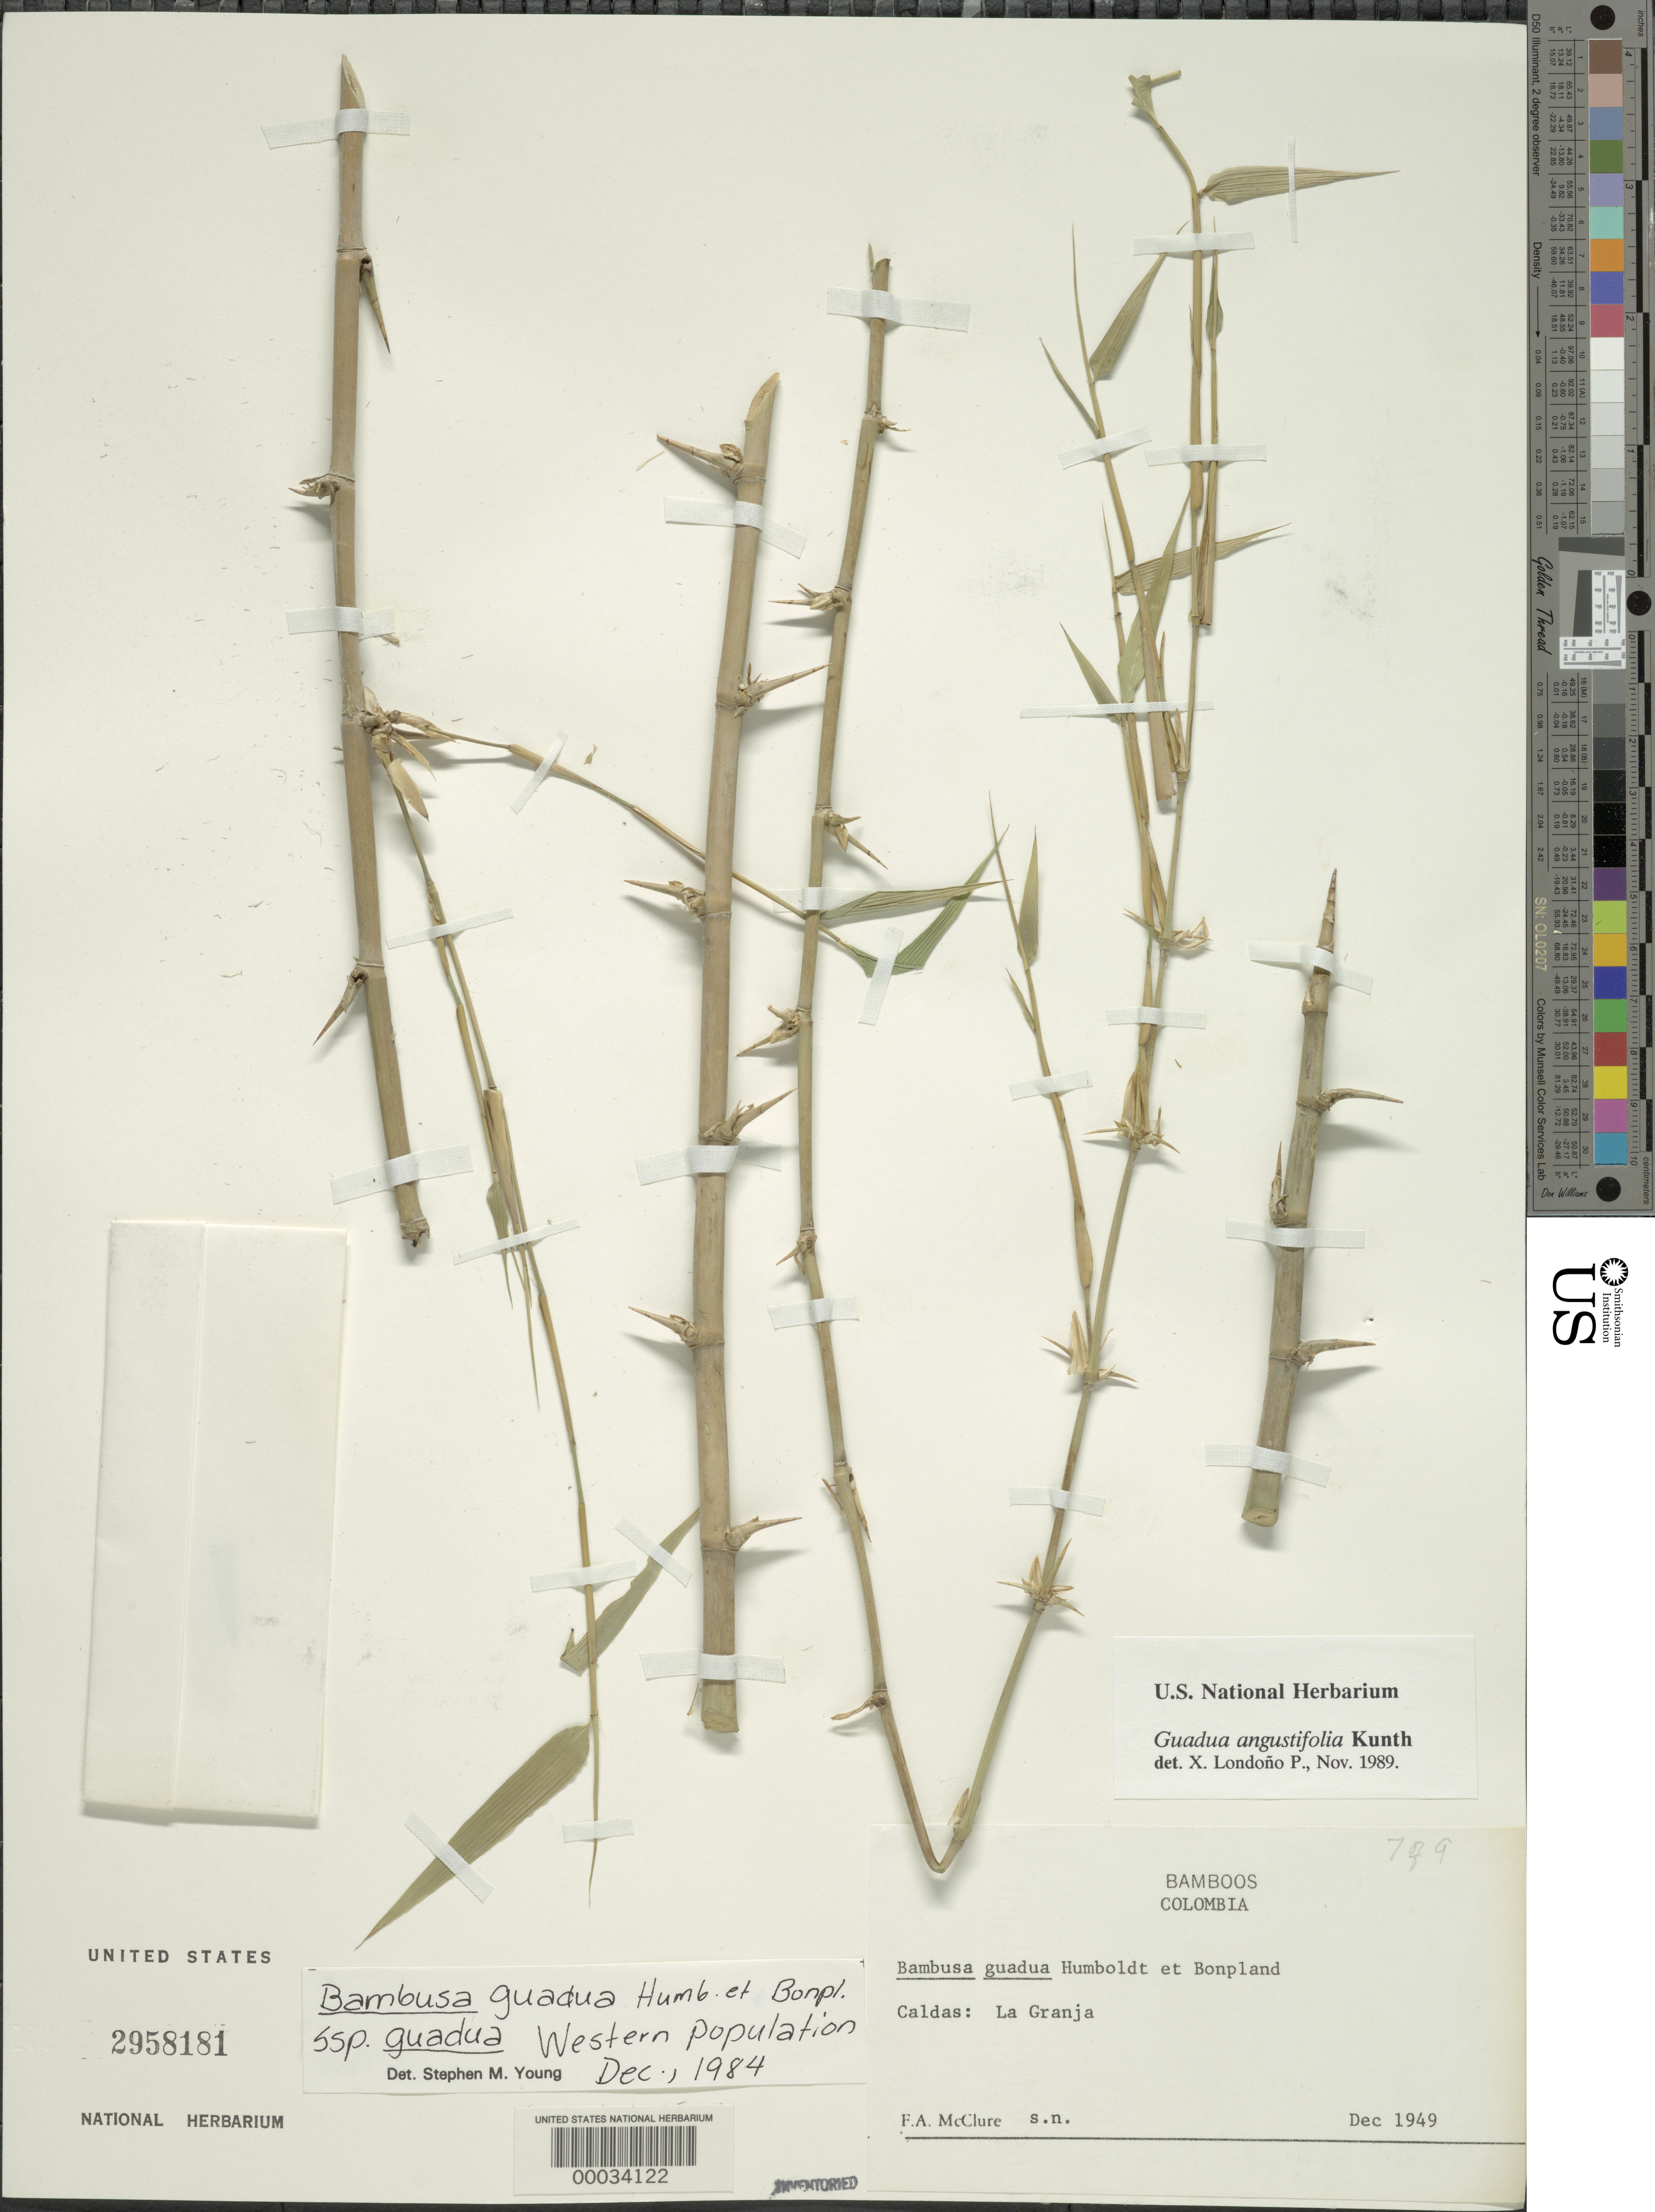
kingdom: Plantae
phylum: Tracheophyta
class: Liliopsida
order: Poales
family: Poaceae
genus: Guadua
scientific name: Guadua angustifolia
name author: Kunth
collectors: F. A. McClure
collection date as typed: Dec 1949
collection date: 1949-12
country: Colombia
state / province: Caldas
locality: La Granja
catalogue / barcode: US 2958181